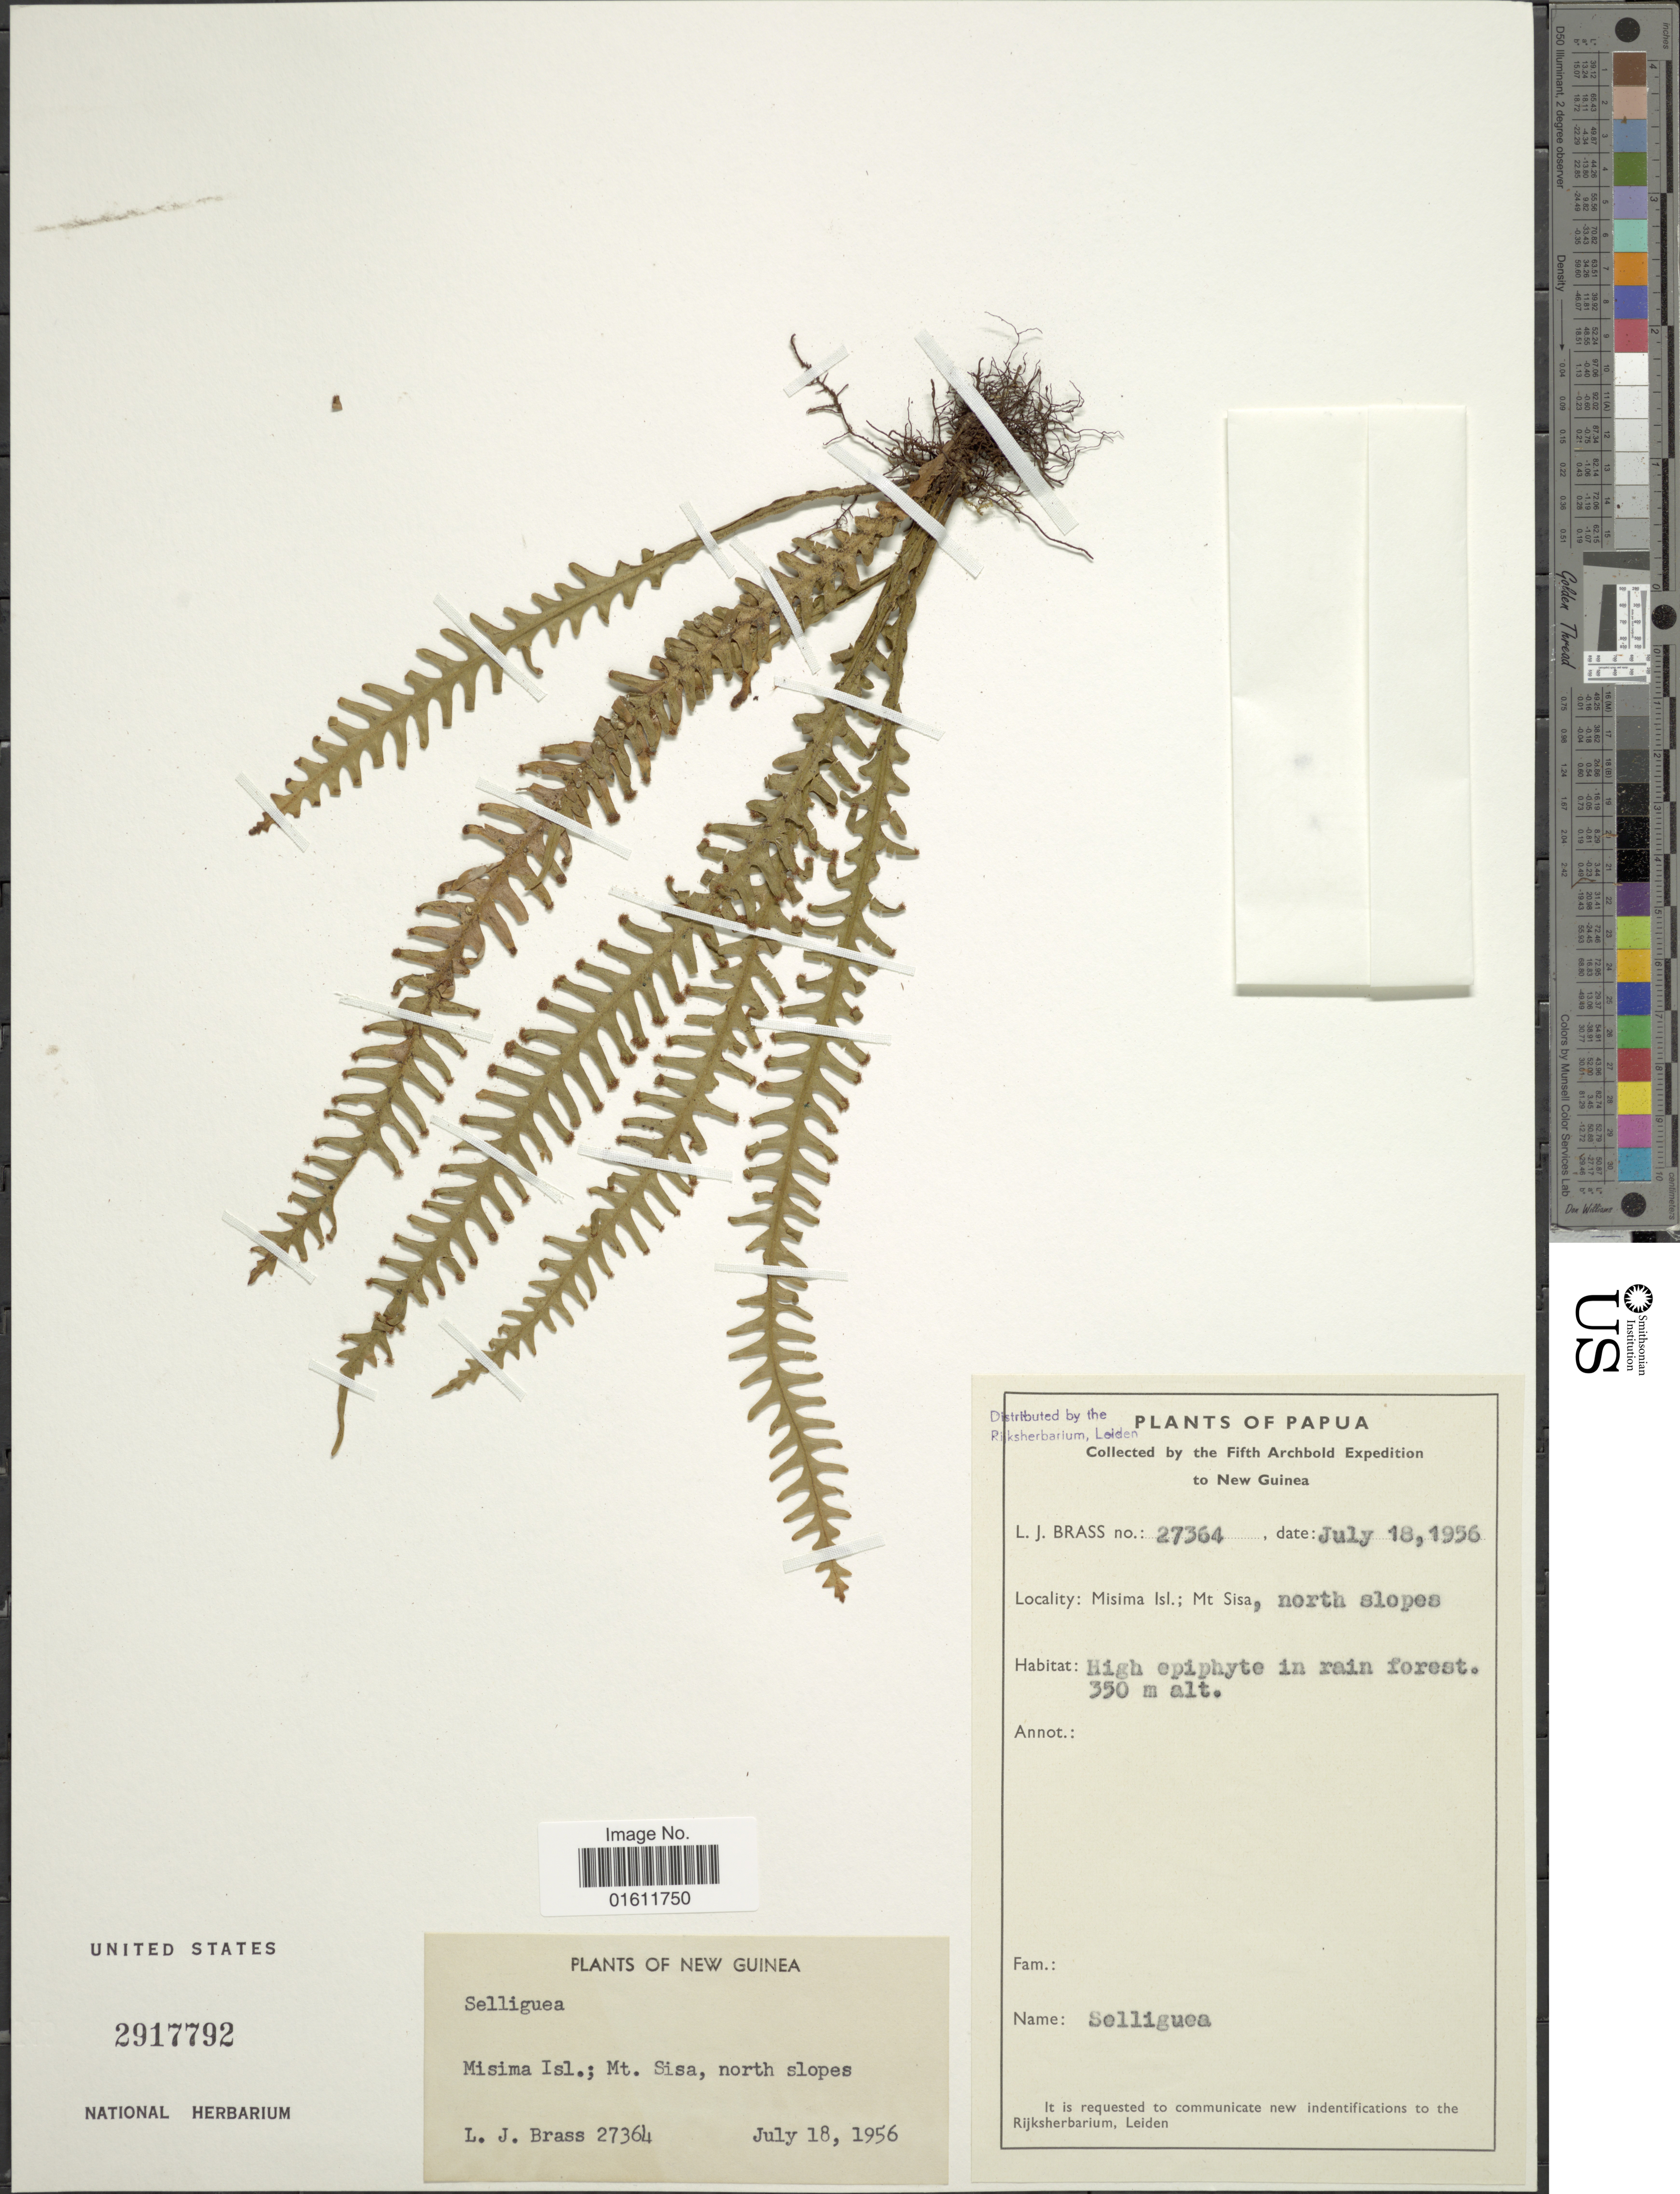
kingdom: Plantae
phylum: Tracheophyta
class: Polypodiopsida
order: Polypodiales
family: Polypodiaceae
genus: Prosaptia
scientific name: Prosaptia sp.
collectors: L. J. Brass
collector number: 27364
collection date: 1956-07-18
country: Papua New Guinea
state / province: Milne Bay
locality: Misima Isl.; Mt. Sisa, north slope.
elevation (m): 350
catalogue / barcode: US 2917792